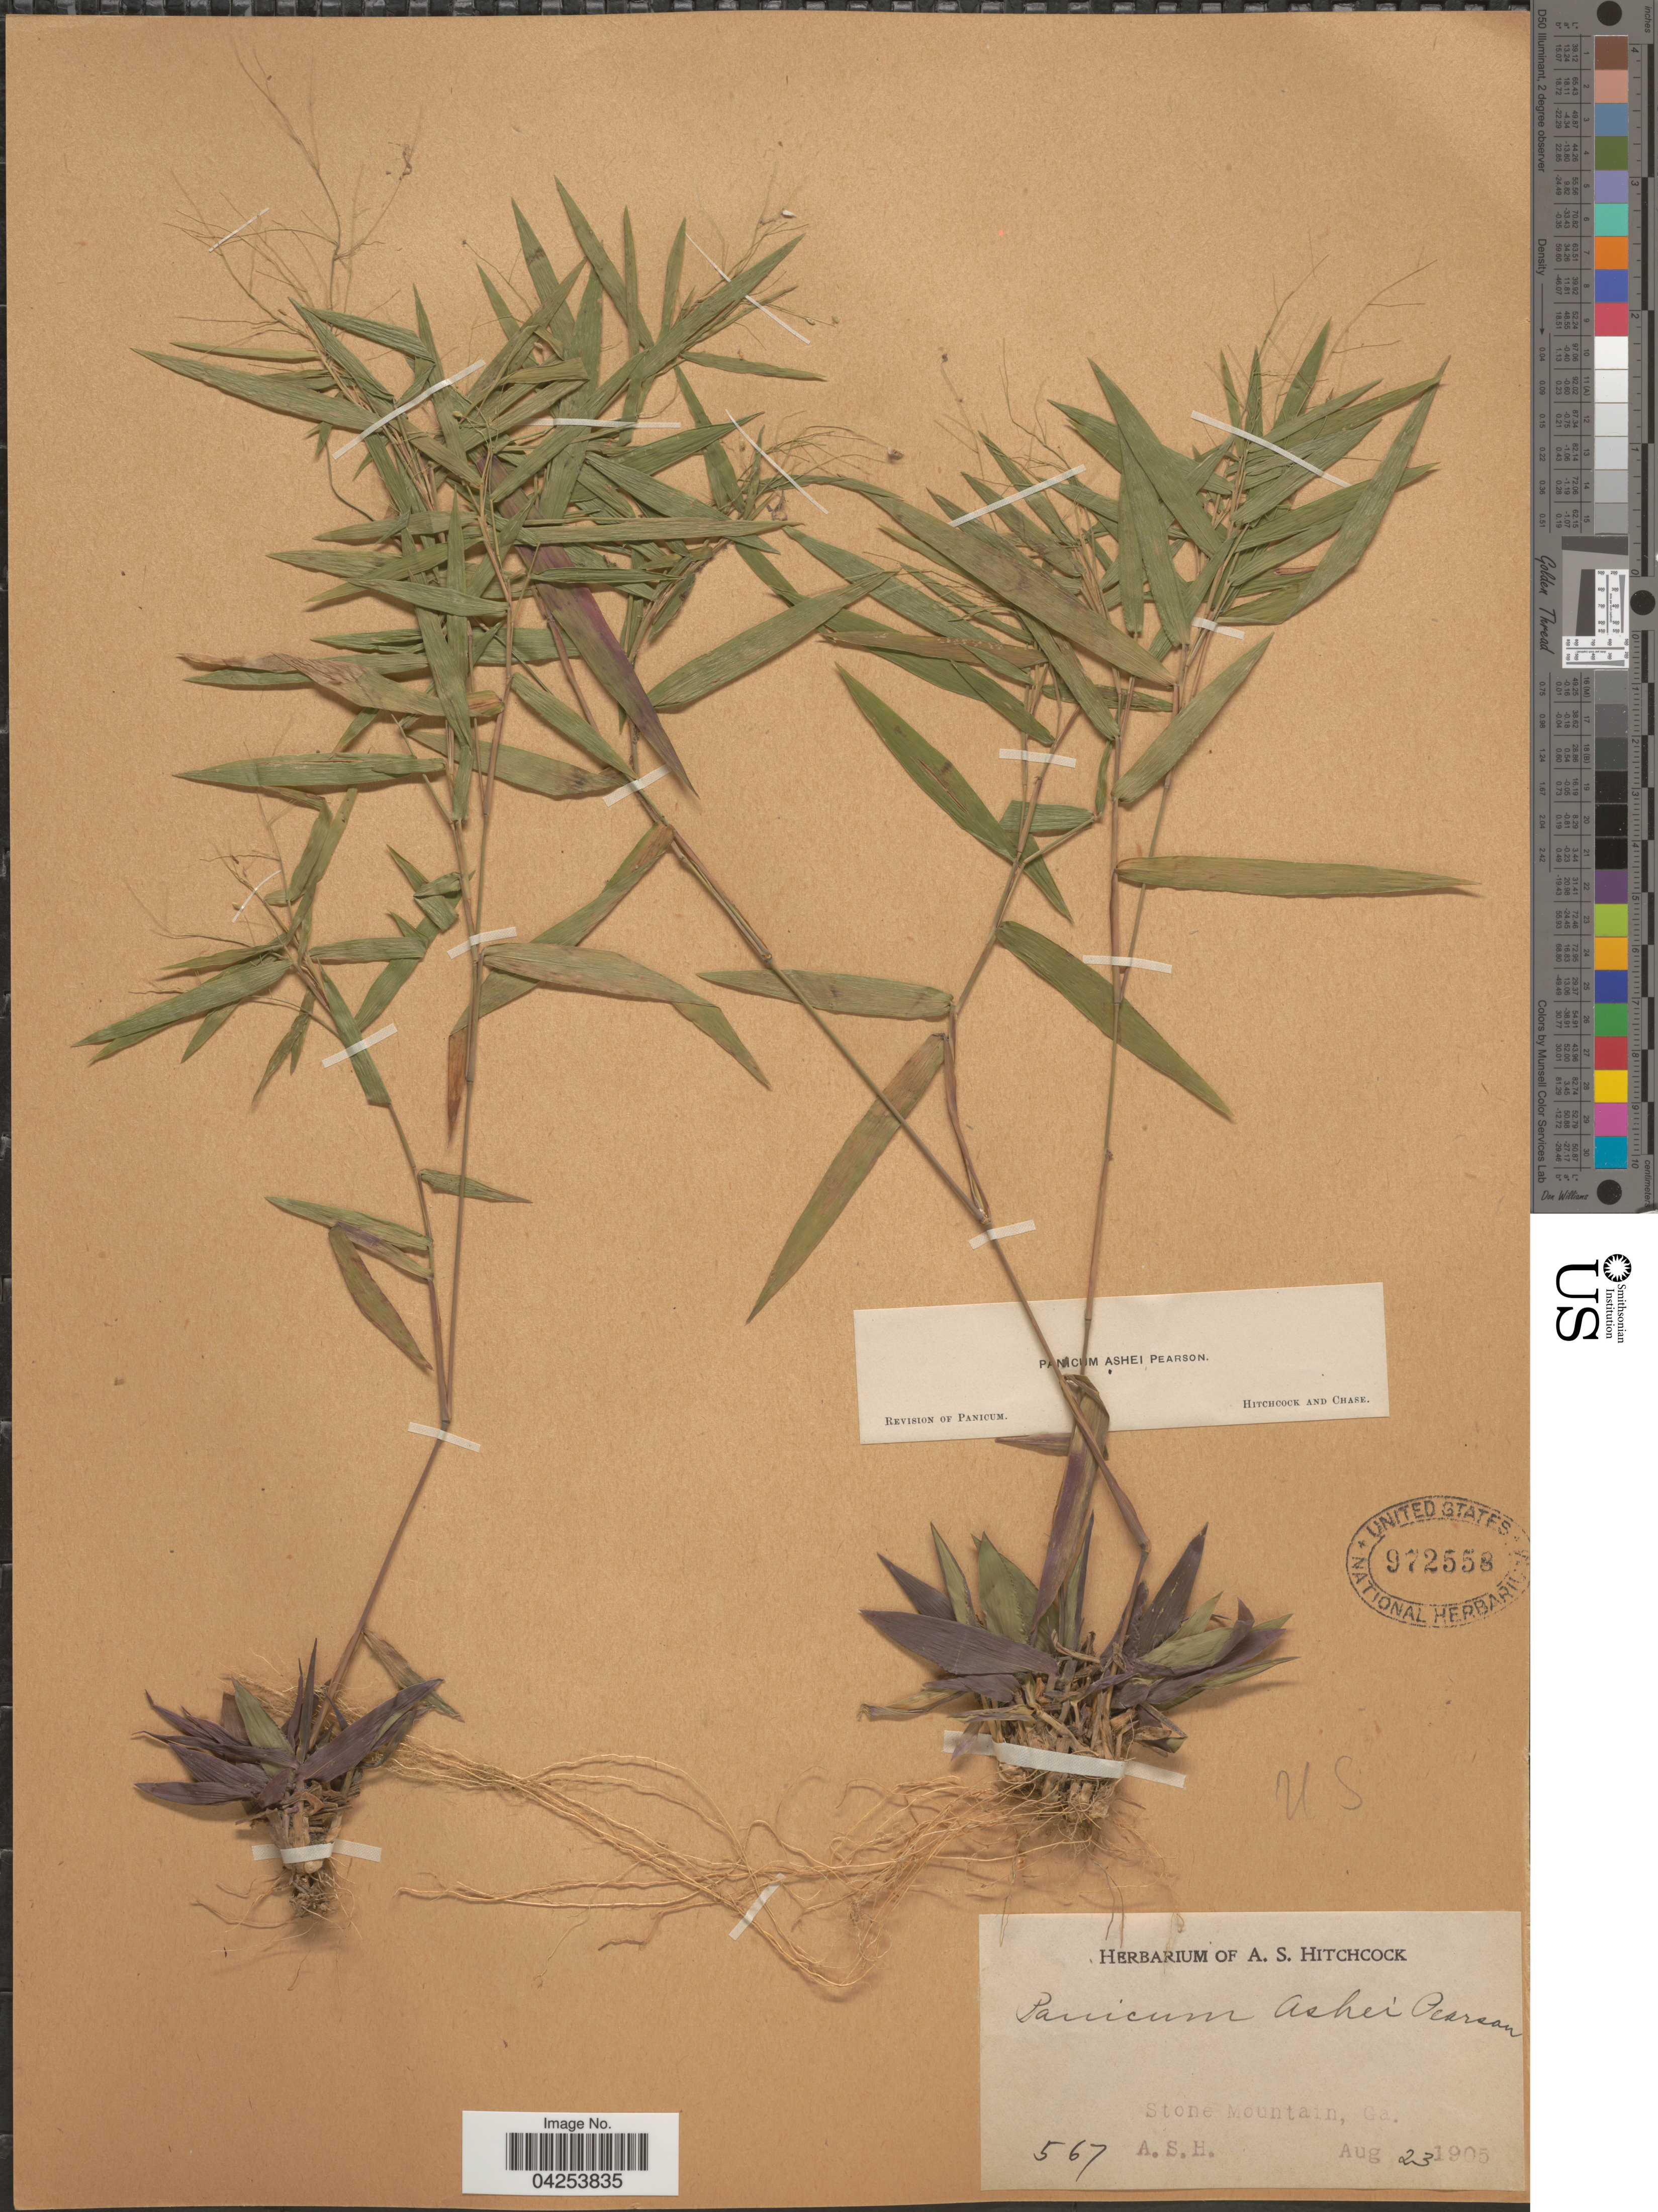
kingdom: Plantae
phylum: Tracheophyta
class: Liliopsida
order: Poales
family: Poaceae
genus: Dichanthelium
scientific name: Dichanthelium commutatum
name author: (Schult.) Gould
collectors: A. S. Hitchcock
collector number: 567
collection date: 1905-08-23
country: United States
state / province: Georgia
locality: Stone Mountain.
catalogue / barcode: US 972558